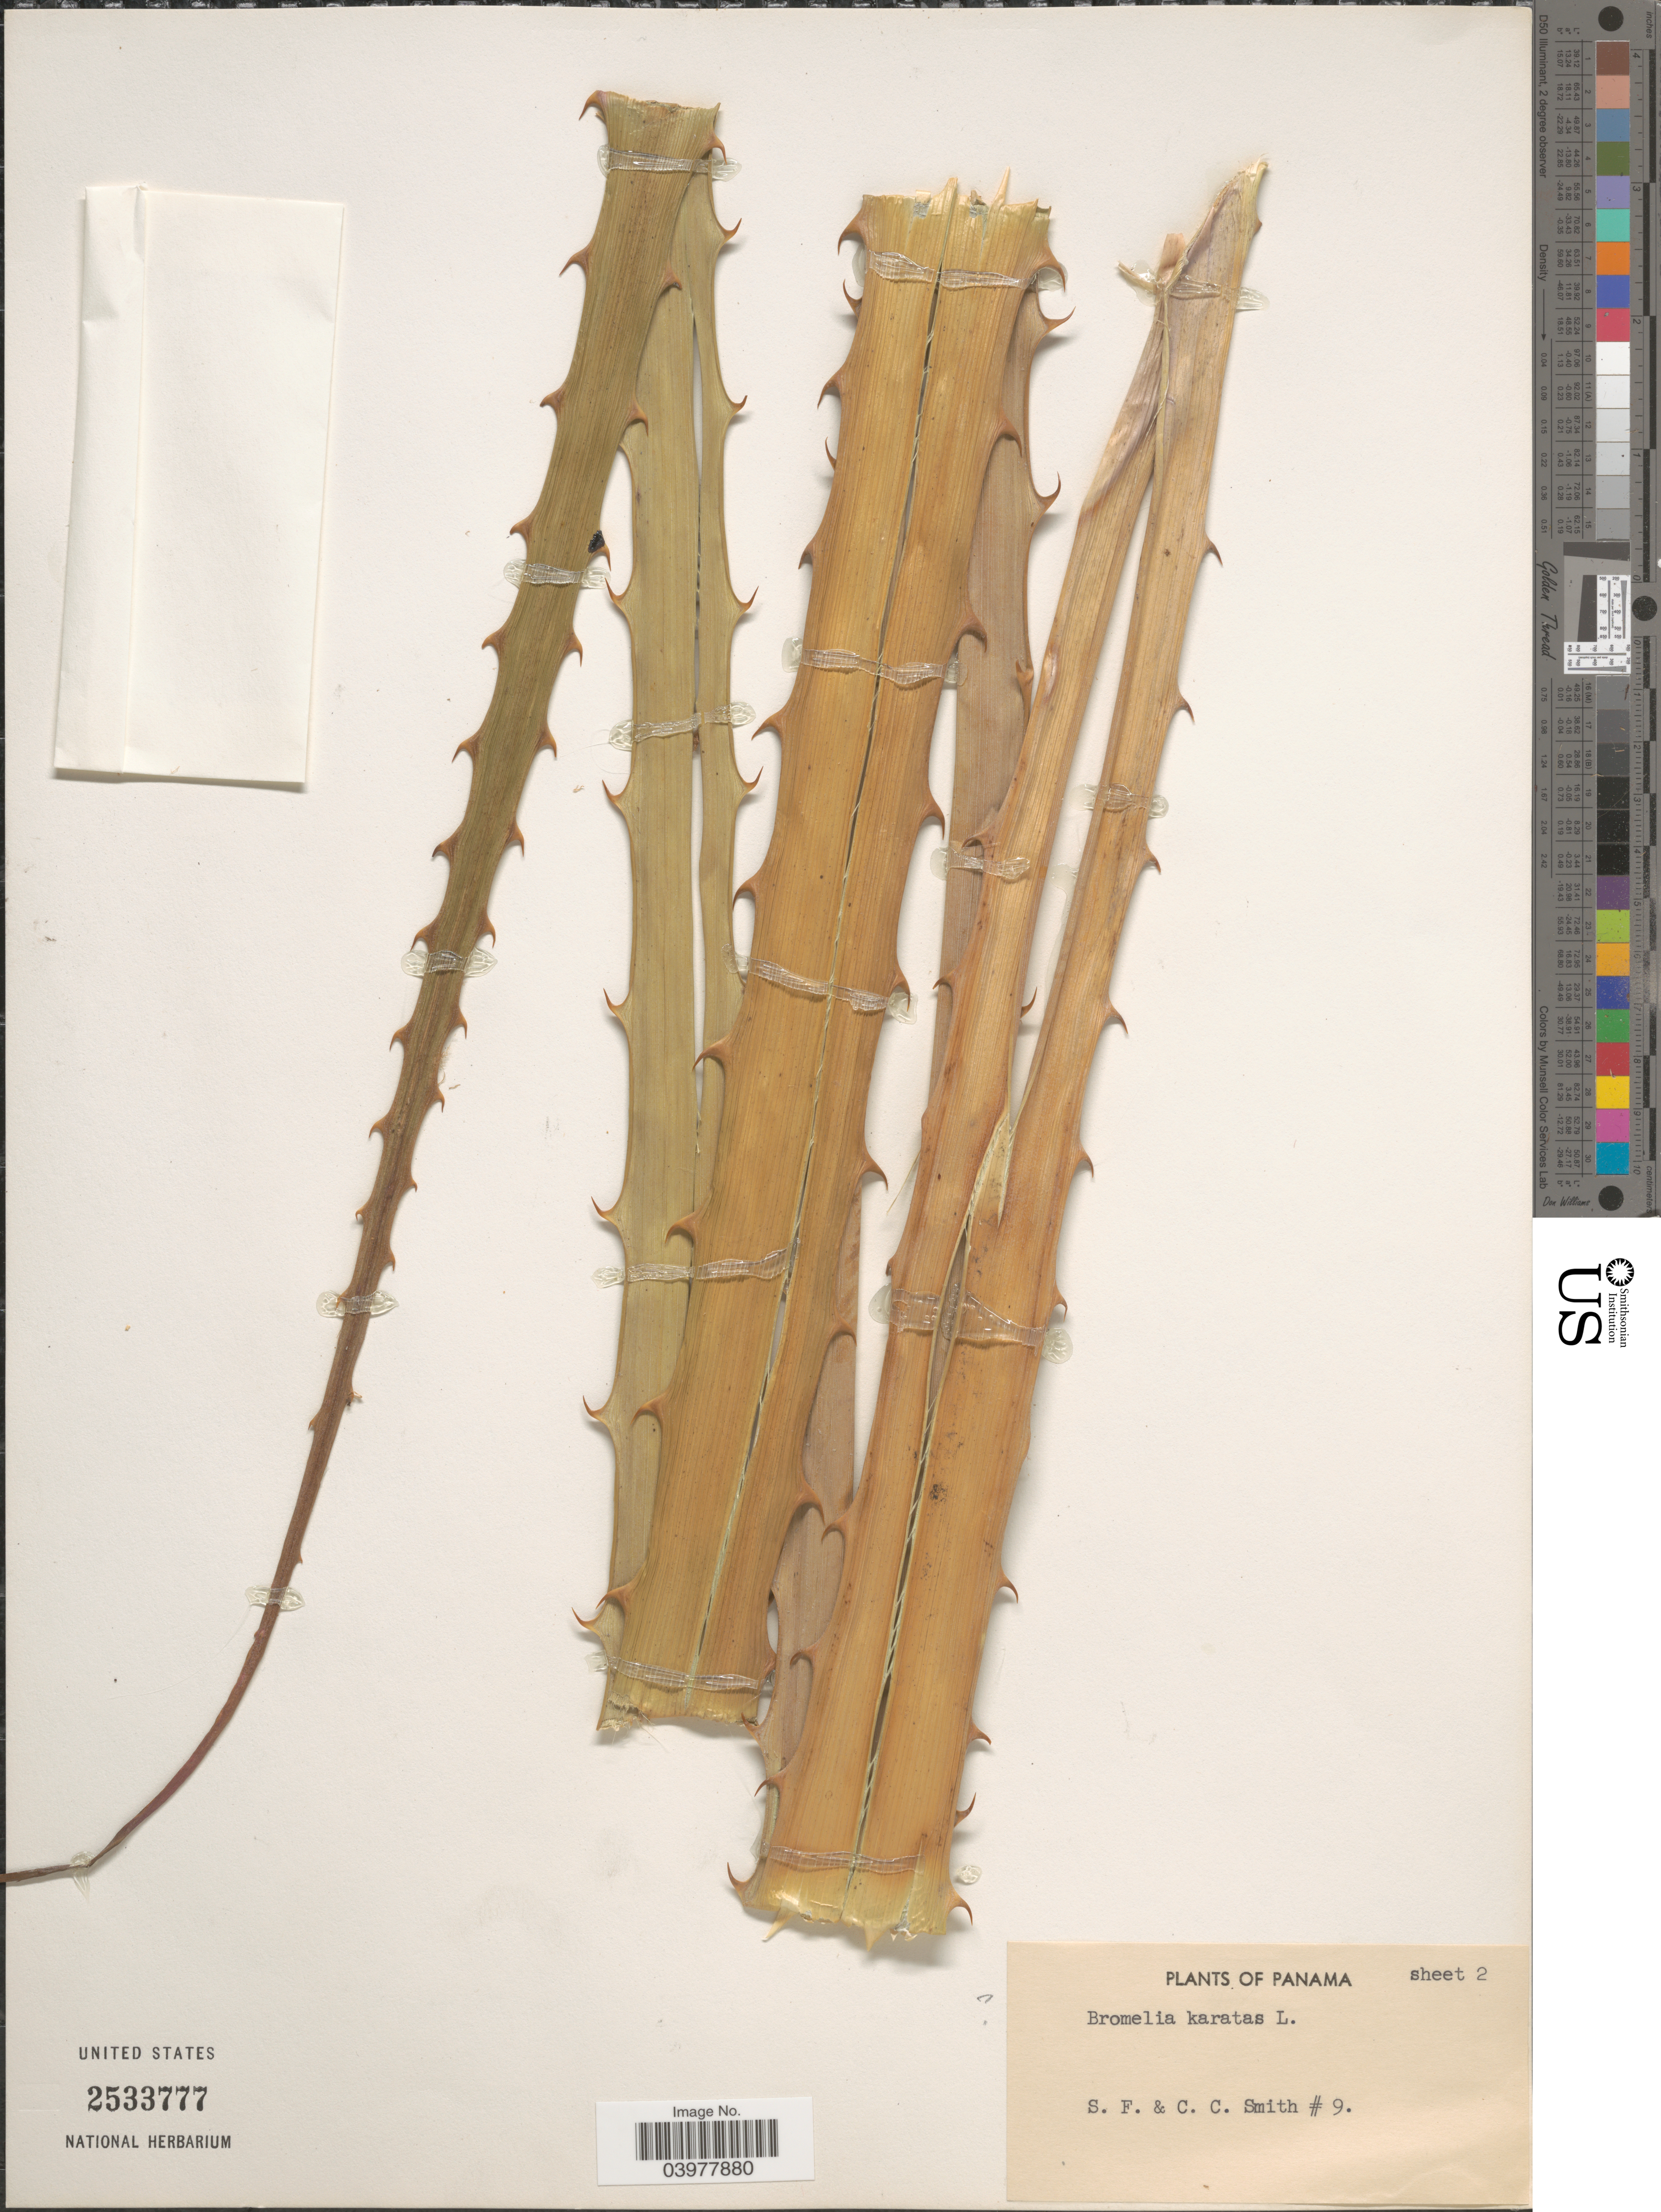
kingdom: Plantae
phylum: Tracheophyta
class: Liliopsida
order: Poales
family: Bromeliaceae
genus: Bromelia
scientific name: Bromelia karatas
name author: L.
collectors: S.F. Smith & C. C. Smith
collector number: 9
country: Panama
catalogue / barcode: US 2533777